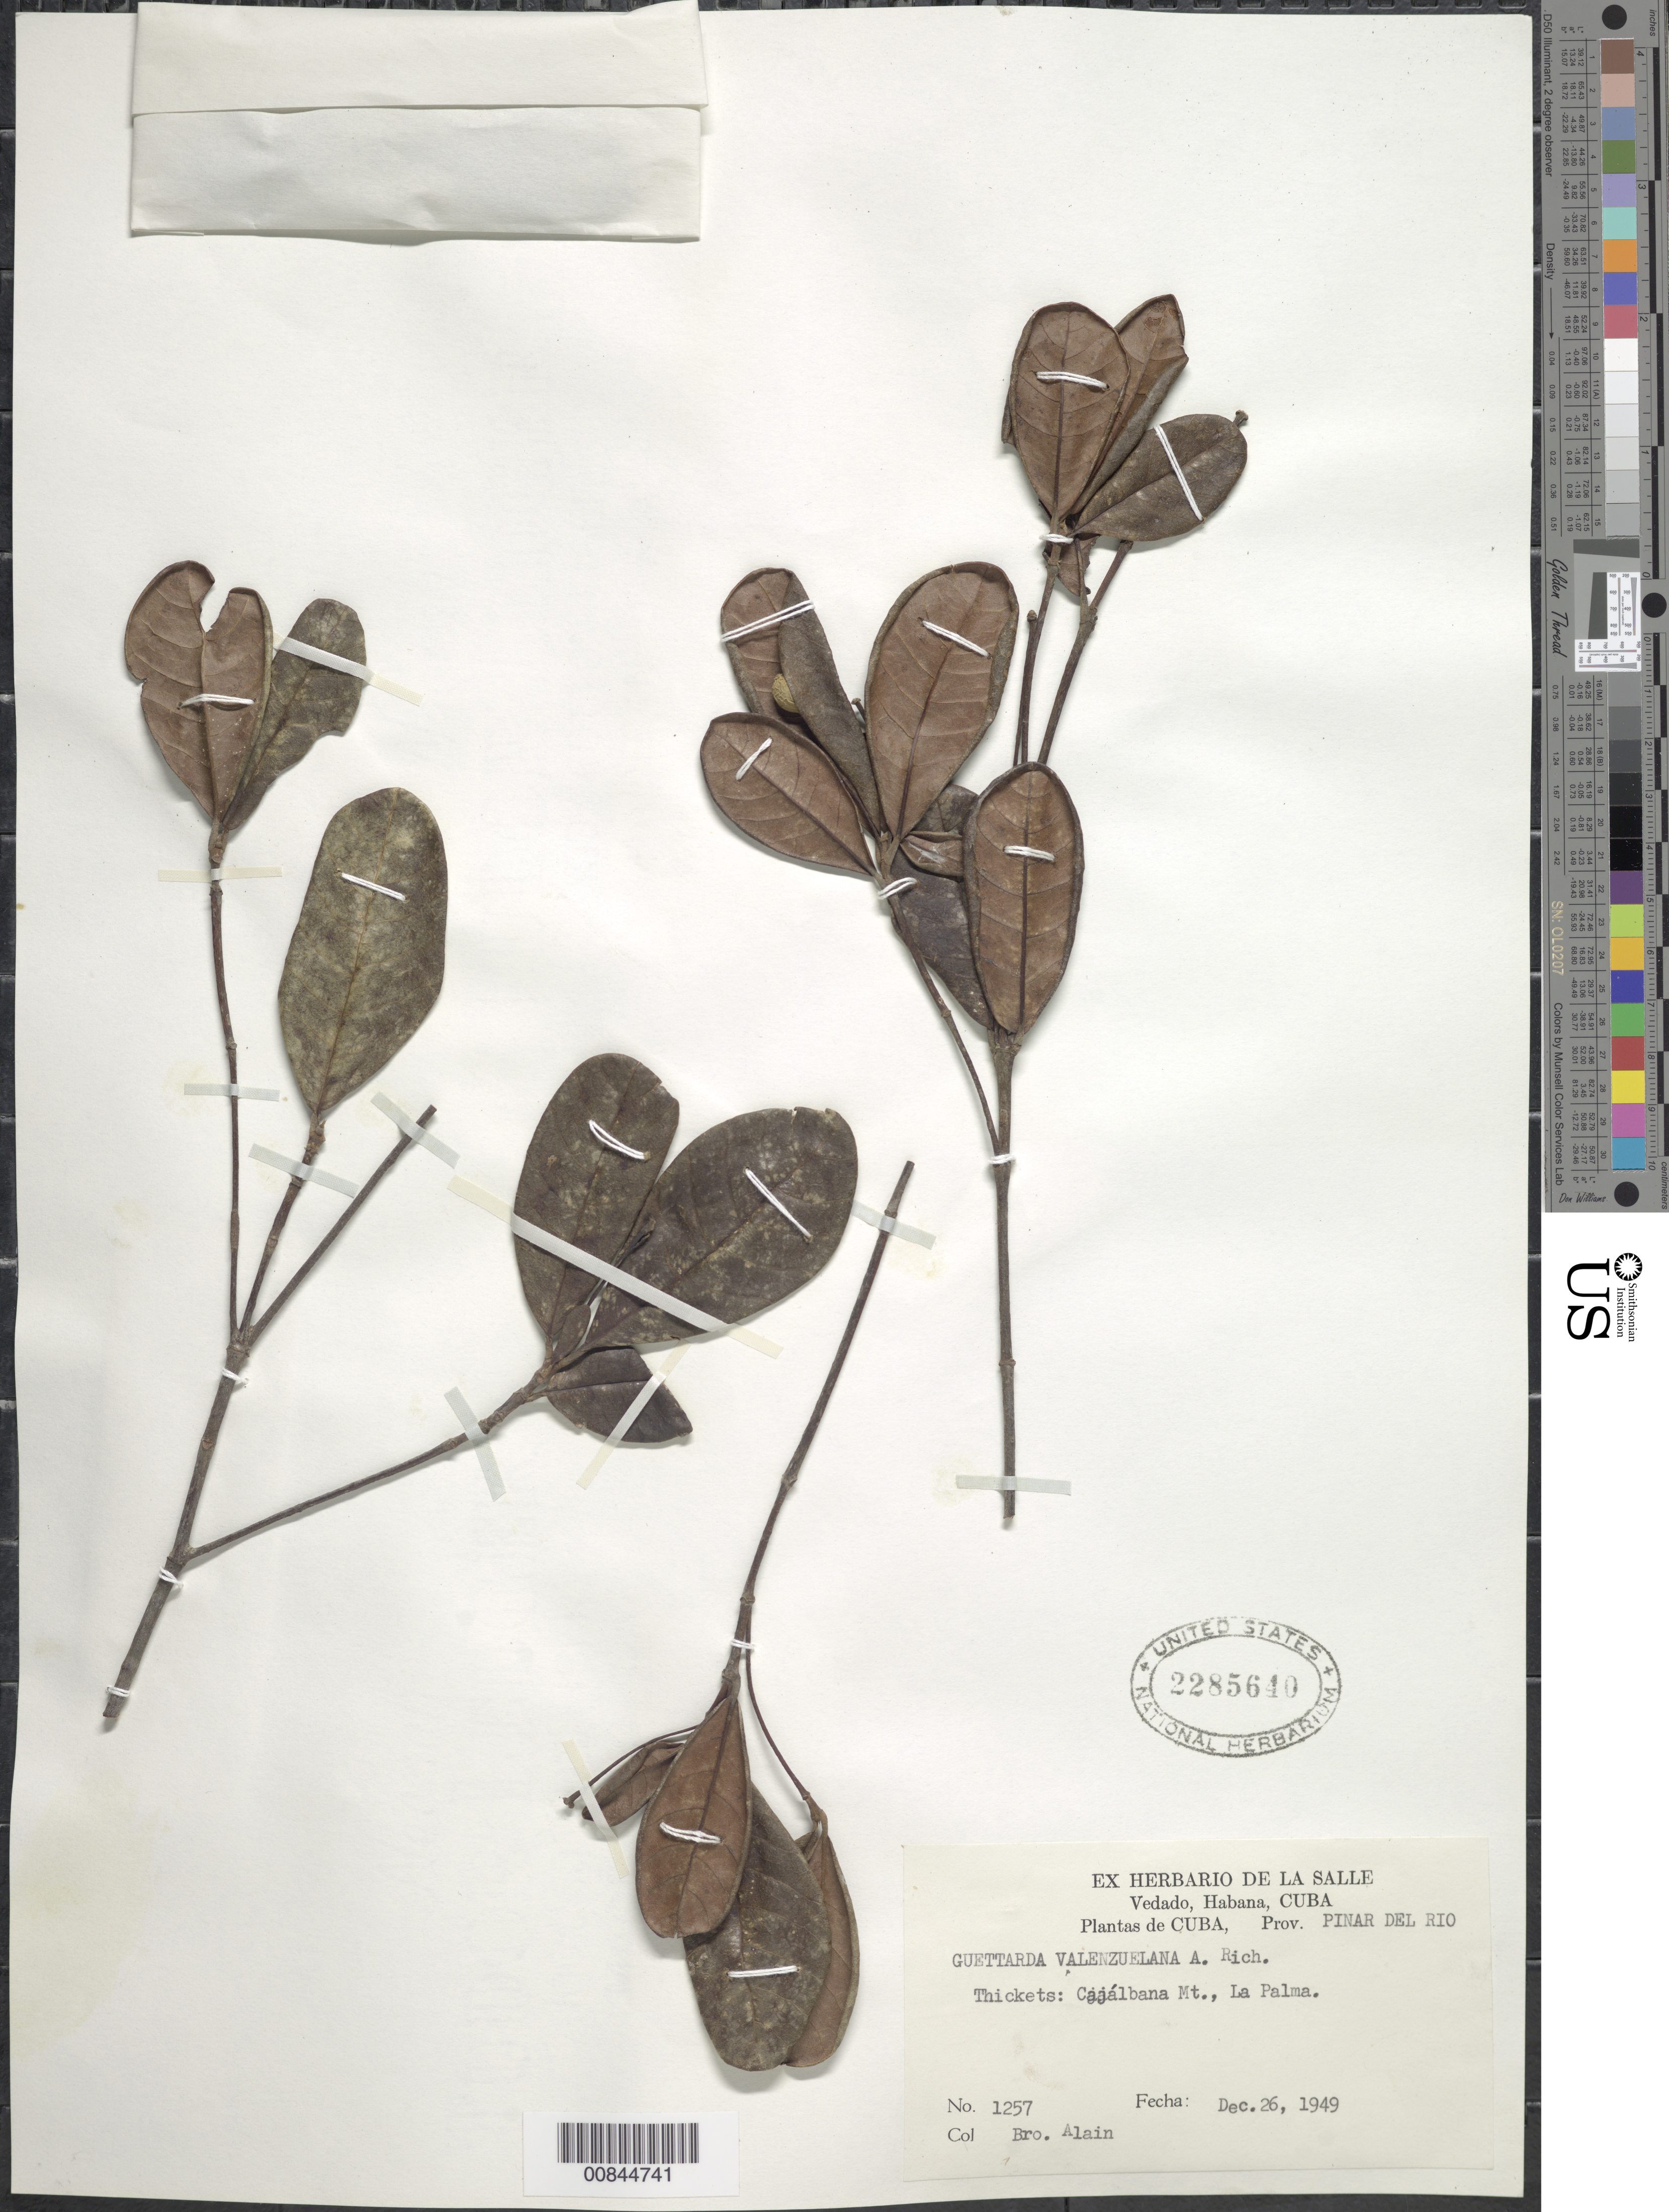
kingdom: Plantae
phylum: Tracheophyta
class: Magnoliopsida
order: Gentianales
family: Rubiaceae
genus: Guettarda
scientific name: Guettarda valenzuelana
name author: A. Rich.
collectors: A. H. Liogier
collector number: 1257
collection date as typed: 26 Dec 1949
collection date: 1949-12-26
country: Cuba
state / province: Pinar del Río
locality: Cajálbana Mt., La Palma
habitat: Thickets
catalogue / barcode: US 2285640